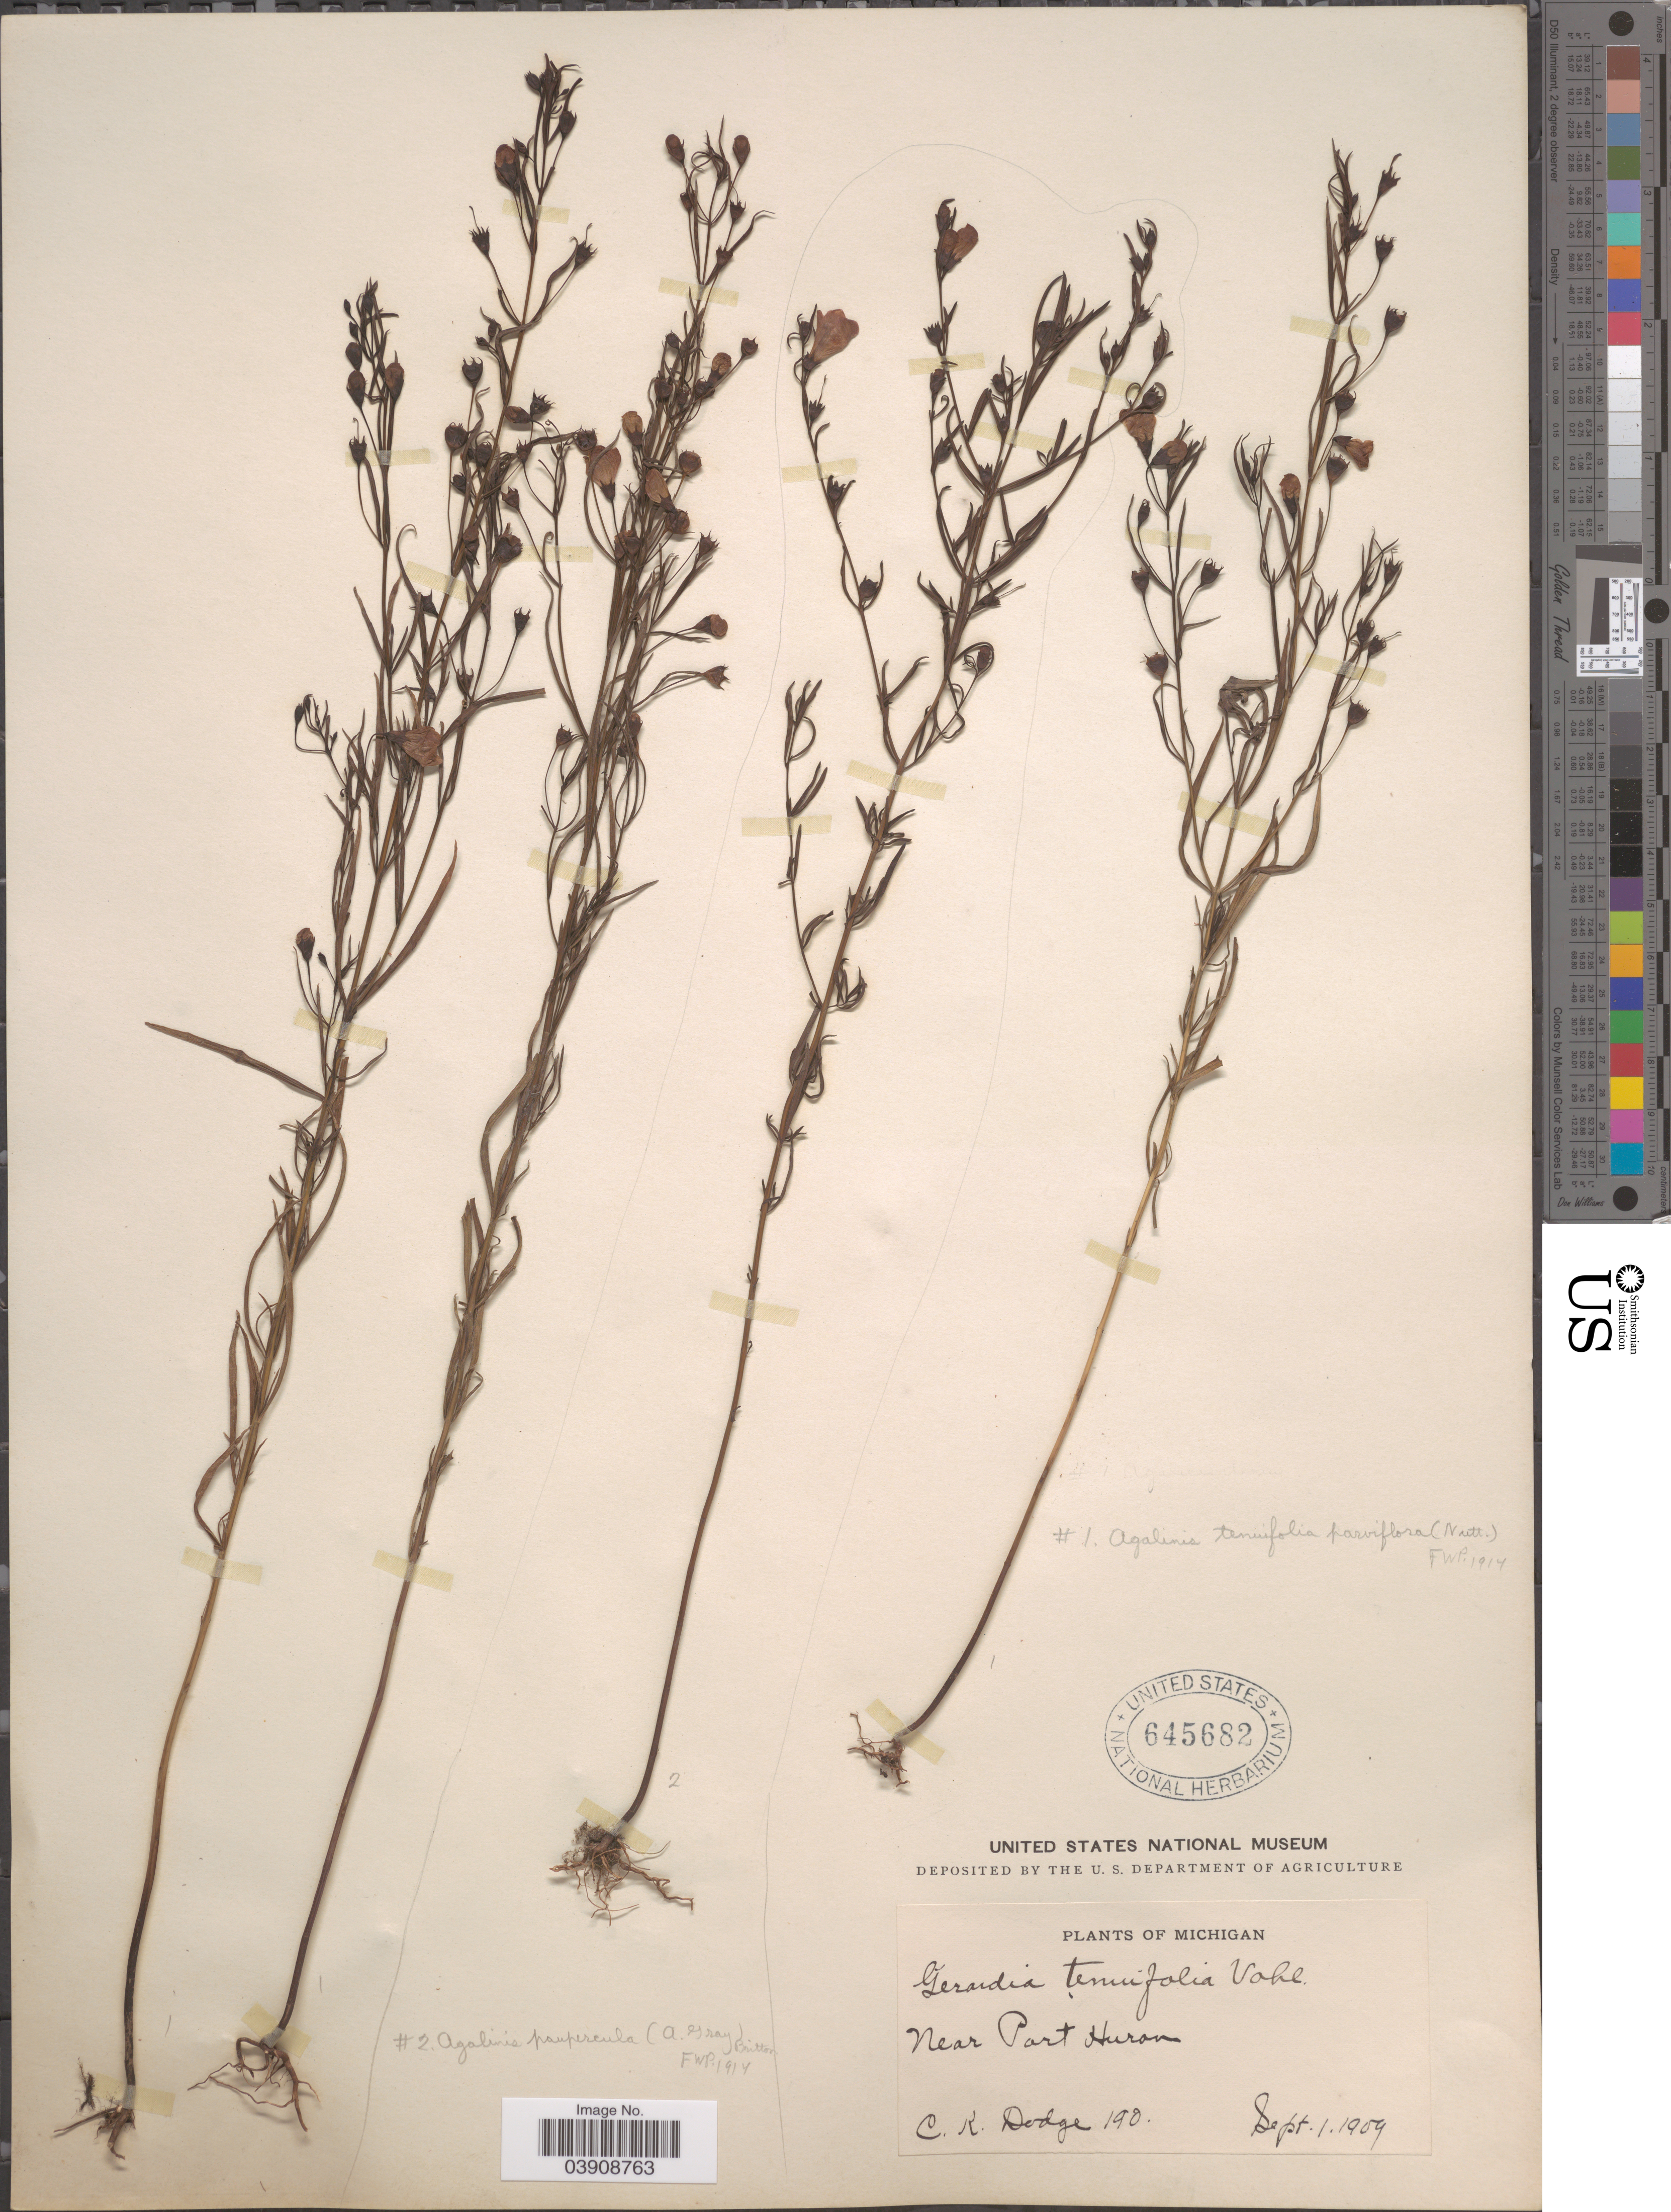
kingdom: Plantae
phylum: Tracheophyta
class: Magnoliopsida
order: Lamiales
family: Orobanchaceae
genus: Agalinis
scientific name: Agalinis tenuifolia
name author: (Vahl) Raf.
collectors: C. Dodge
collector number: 190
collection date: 1909-09-01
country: United States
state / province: Michigan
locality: Near Port Huron.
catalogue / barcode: US 645682